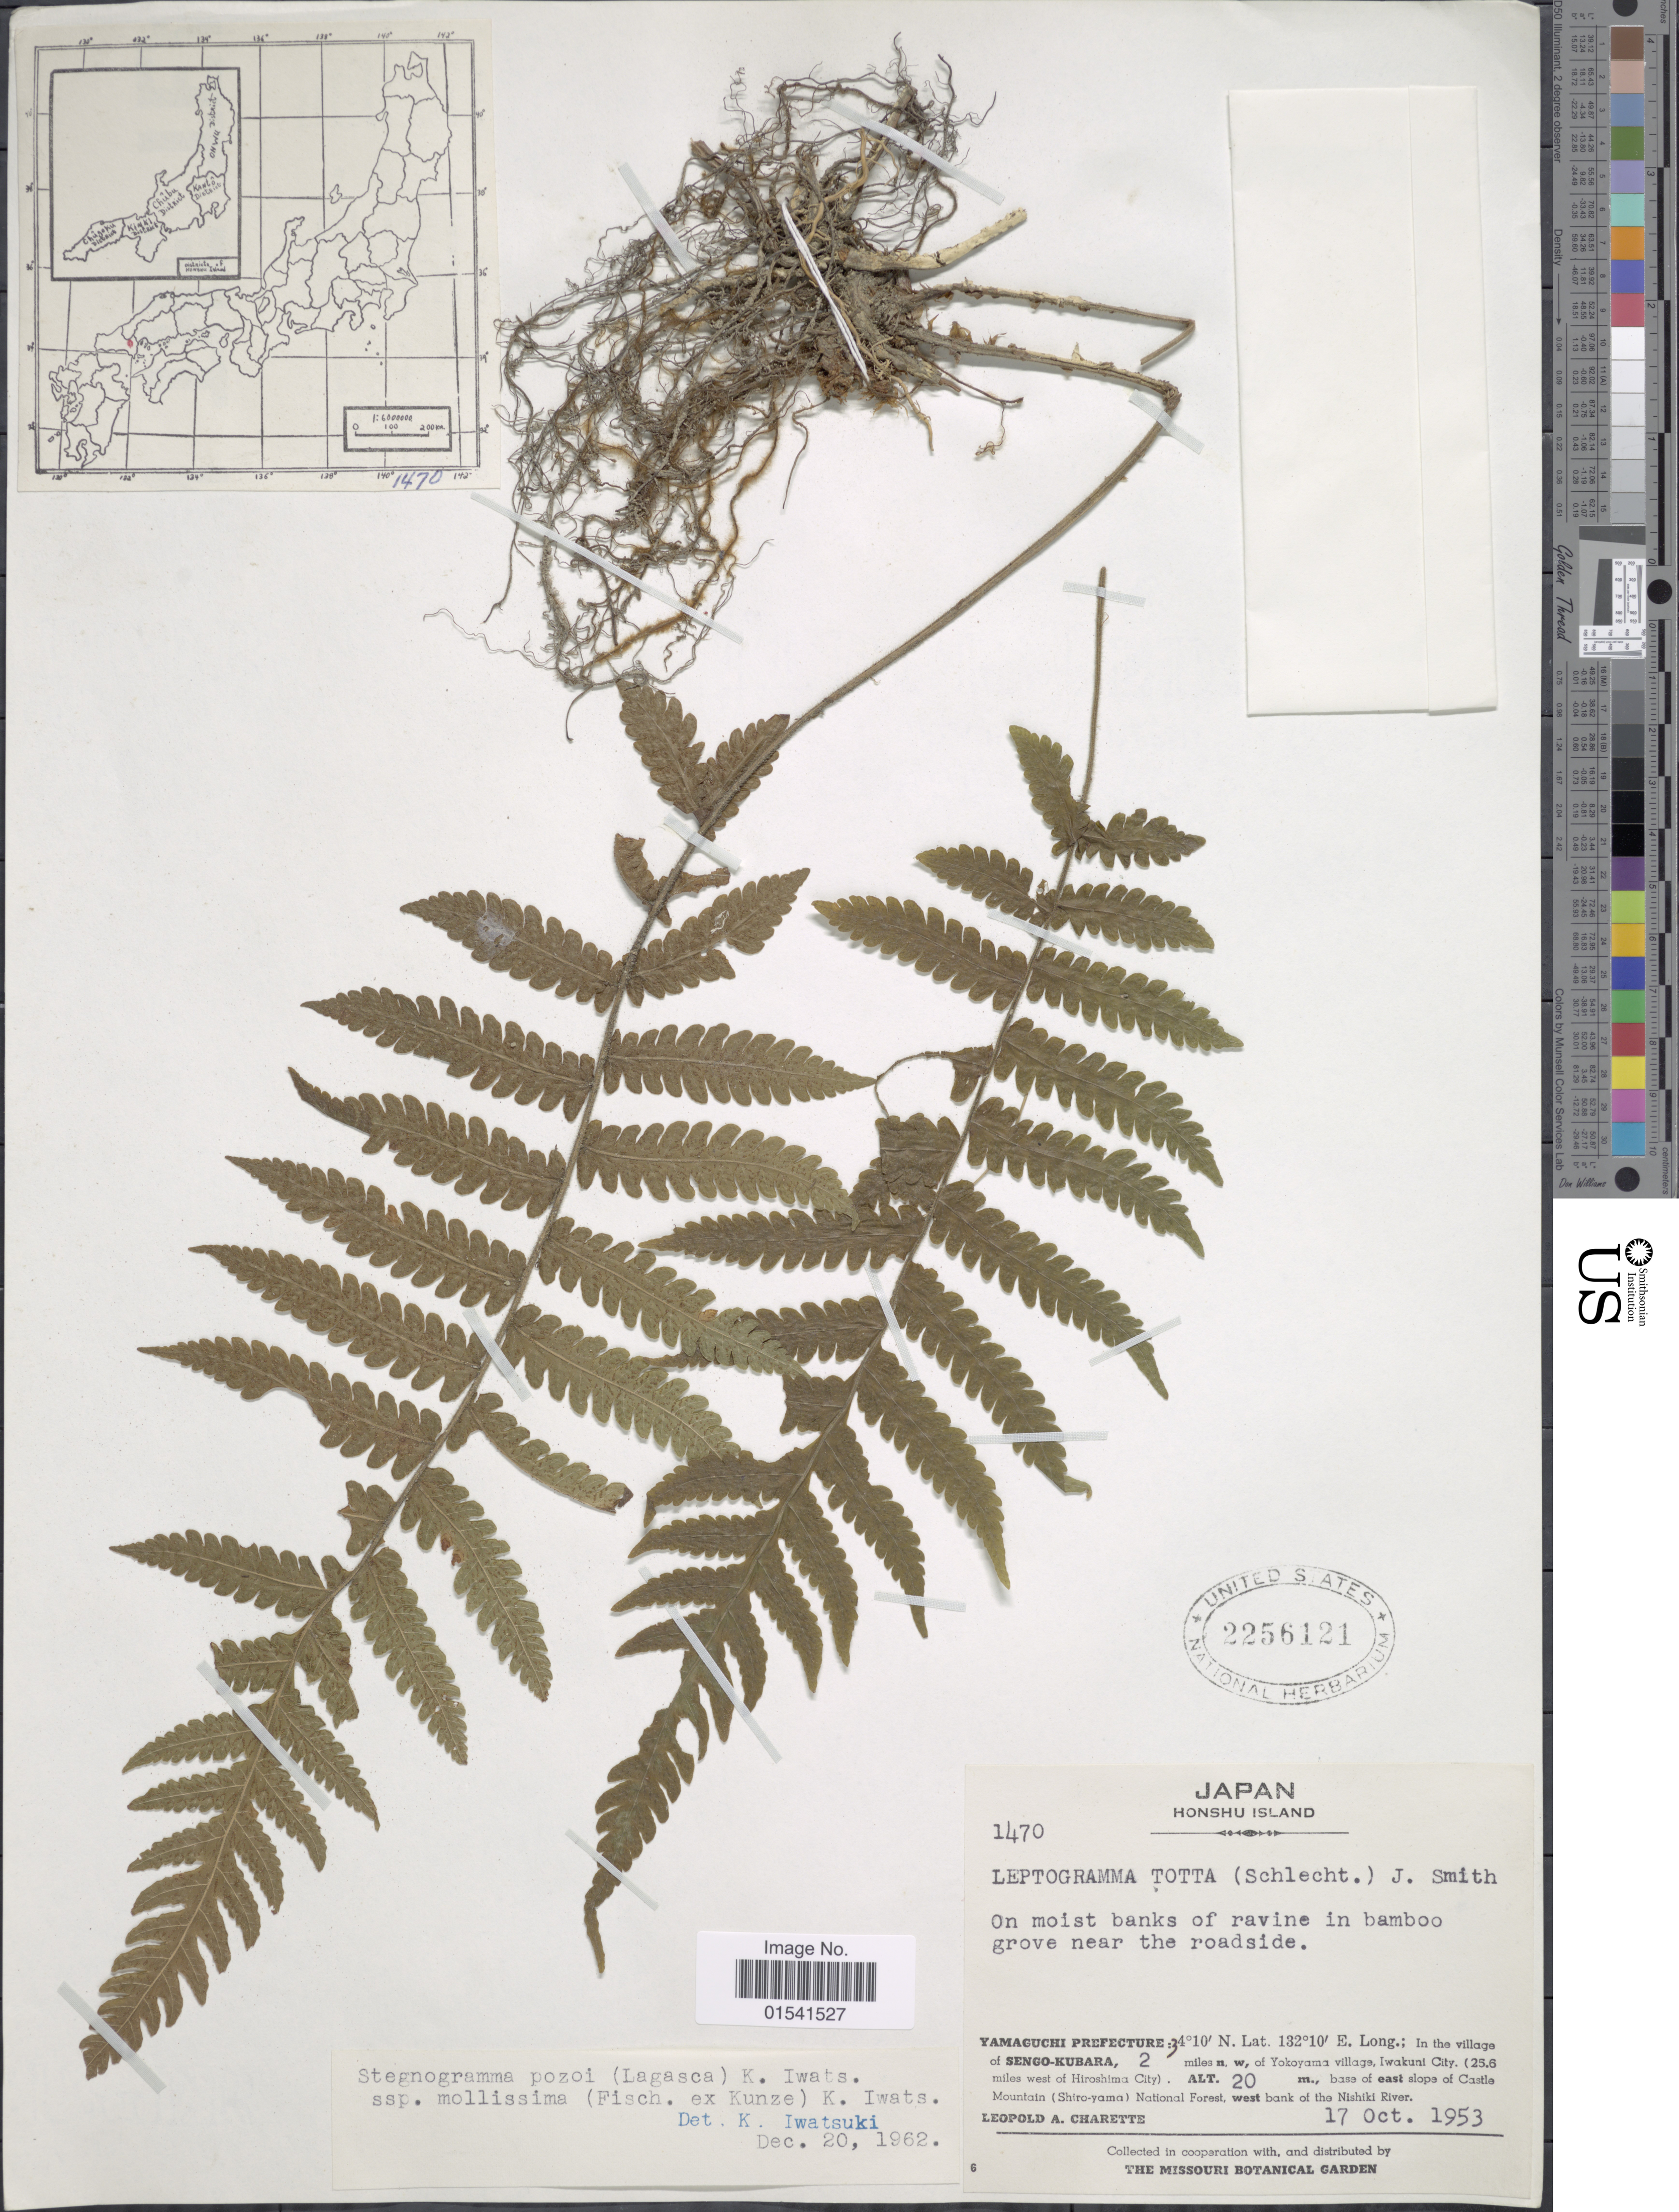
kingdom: Plantae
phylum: Tracheophyta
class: Polypodiopsida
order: Polypodiales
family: Thelypteridaceae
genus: Stegnogramma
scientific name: Stegnogramma mollissima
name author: (Fisch. ex Kunze) Fraser-Jenk.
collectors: L. A. Charette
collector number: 1470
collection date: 1953-10-17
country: Japan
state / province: Yamaguti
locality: Honshu Island. On moist banks of ravine in bamboo grove near the roadside. Yamaguchi Prefecture; In the village of Sengo-Kubara, 2 miles n.w, of Yokoyama village, Iwakuni City. (25.6 miles west of Hiroshima City, base of east slope of Castle Mountain (Shiro-yama) National Forest, west bank of the Nishiki River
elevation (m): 20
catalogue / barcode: US 2256121